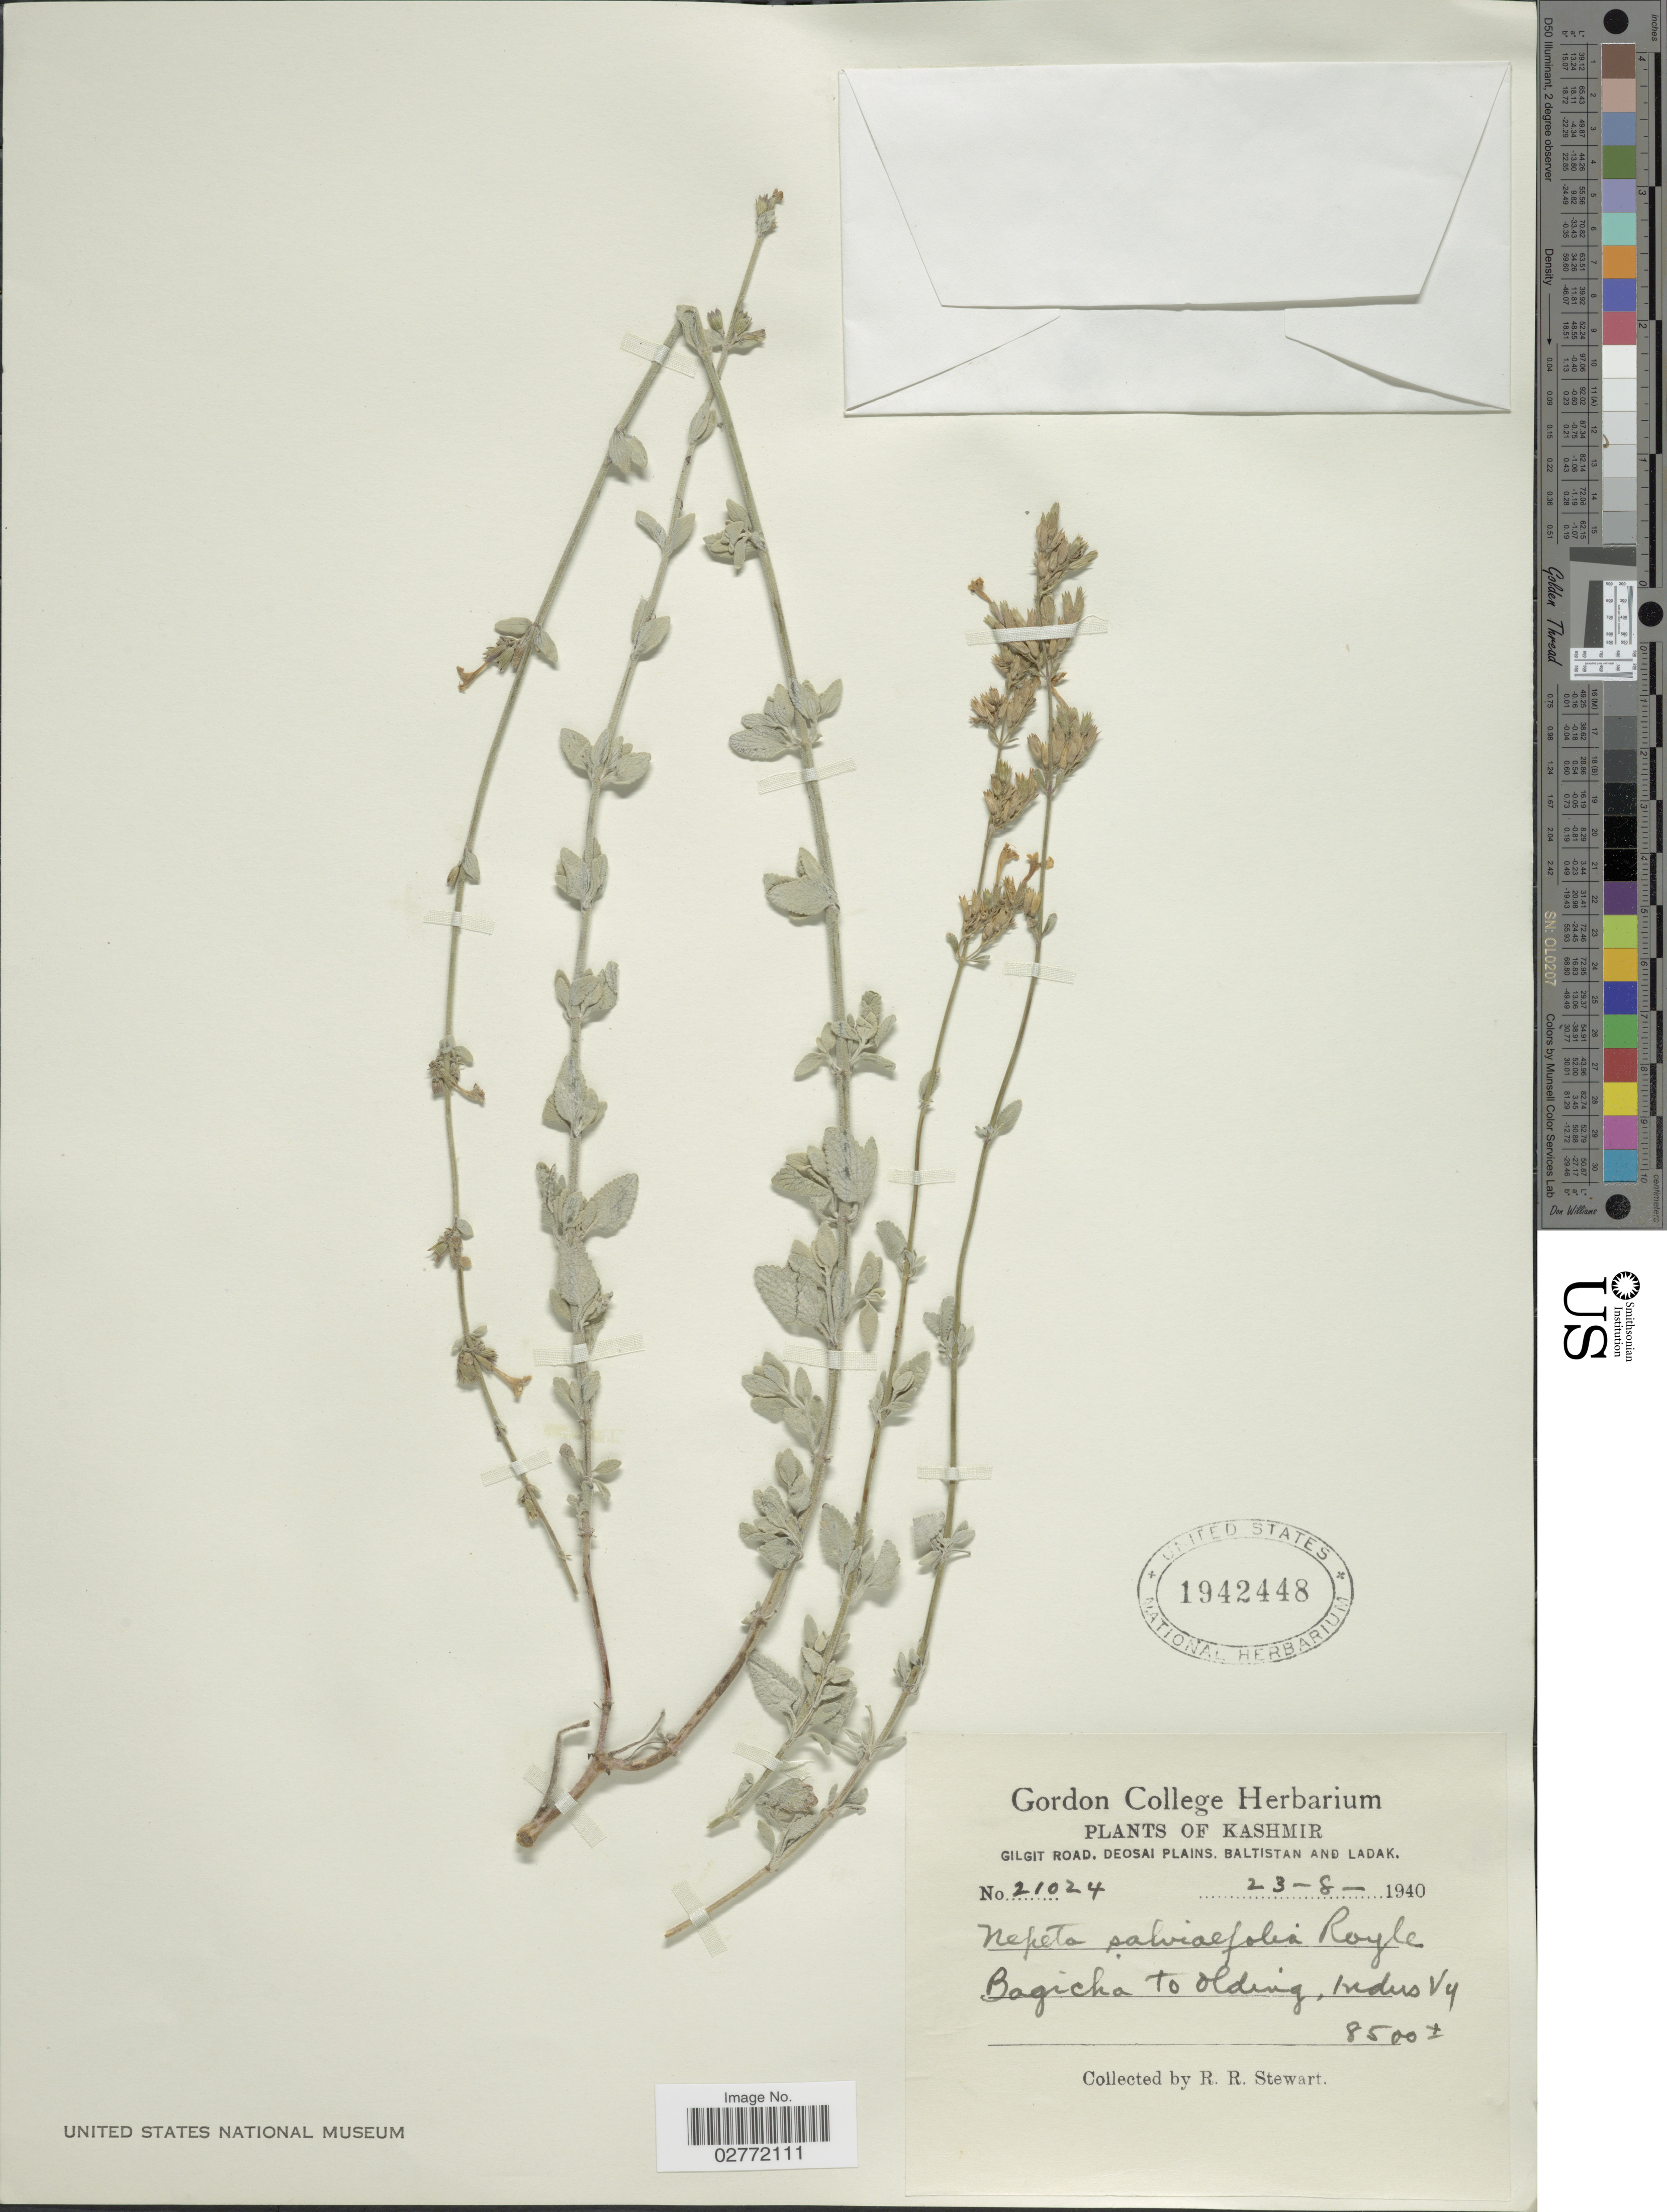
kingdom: Plantae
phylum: Tracheophyta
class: Magnoliopsida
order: Lamiales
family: Lamiaceae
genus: Nepeta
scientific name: Nepeta salviifolia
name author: Pers.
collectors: R. R. Stewart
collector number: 21024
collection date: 1940-08-23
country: Pakistan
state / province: Gilgit-Baltistan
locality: Kashmir, Gilgit Road, Deosai Plains, Baltistan and Ladak, Bagicha to Olding, Indus Vy.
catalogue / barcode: US 1942448